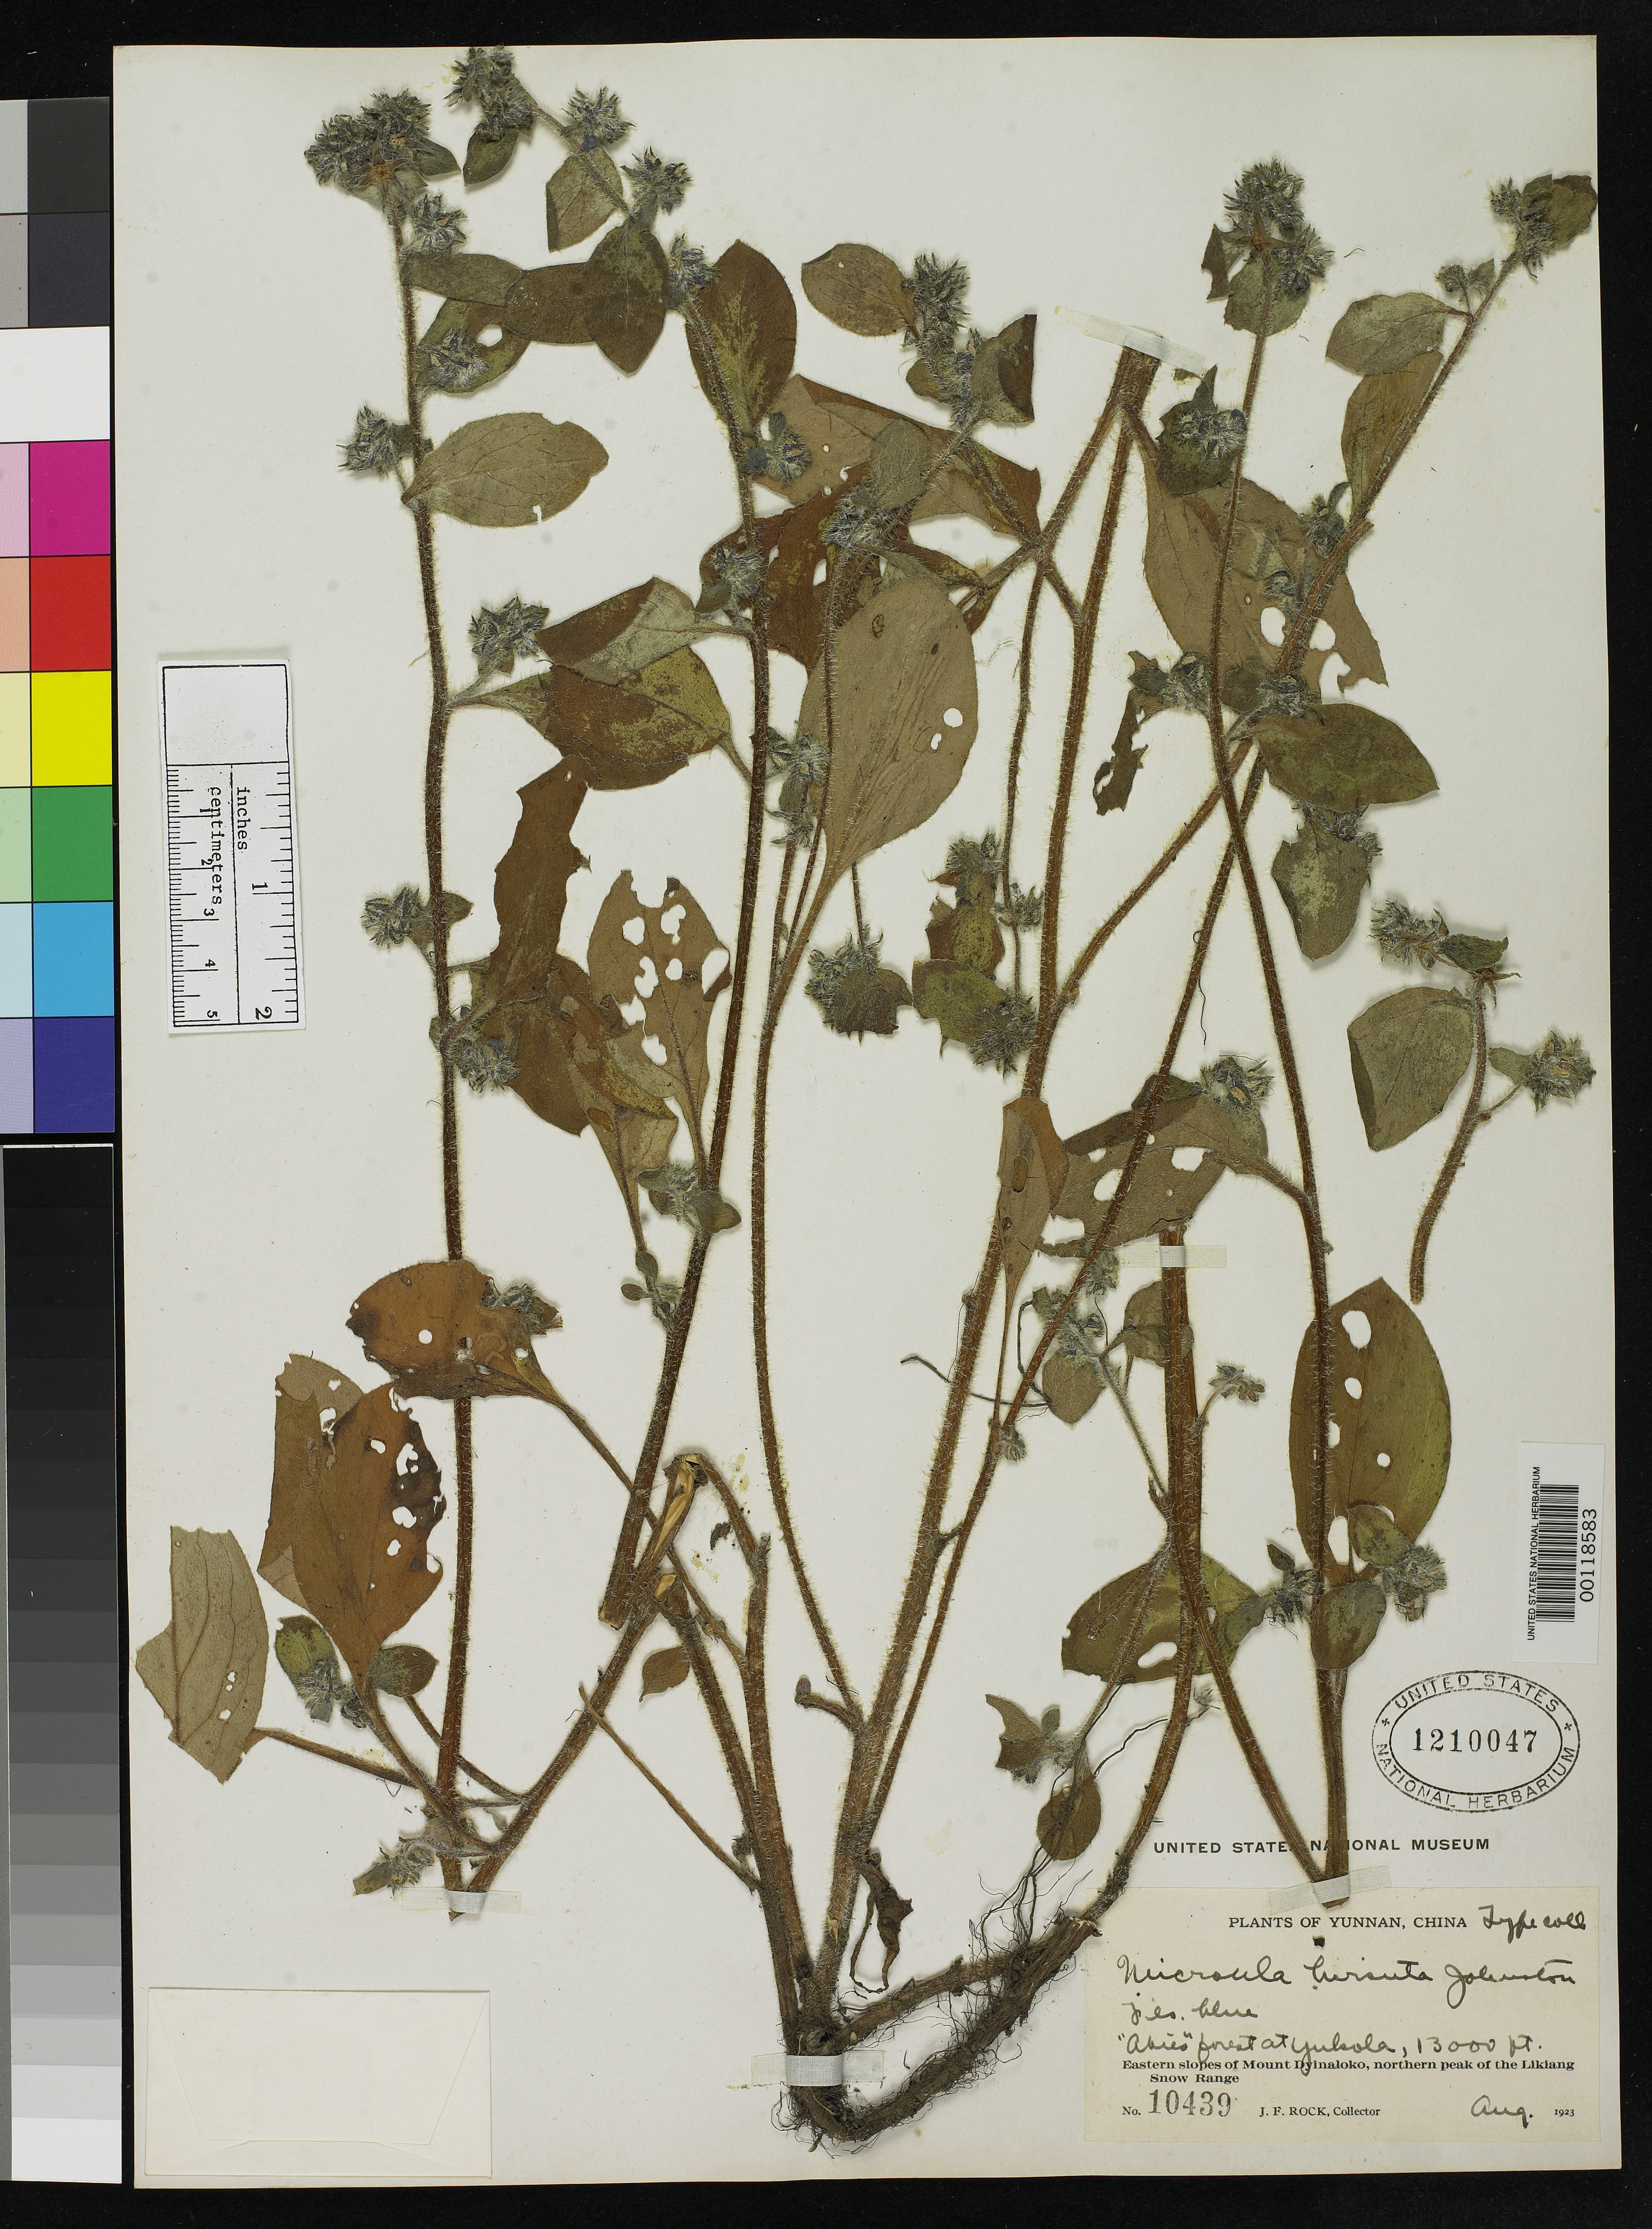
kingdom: Plantae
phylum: Tracheophyta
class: Magnoliopsida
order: Boraginales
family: Boraginaceae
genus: Microula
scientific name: Microula hirsuta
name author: I.M. Johnst.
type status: Isotype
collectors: J. F. Rock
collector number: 10439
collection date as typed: Aug 1923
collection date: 1923-08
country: China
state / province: Yunnan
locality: Mt. Dyinaloko, Likiang snow range, forest Atyukola.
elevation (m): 3962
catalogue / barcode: US 1210047